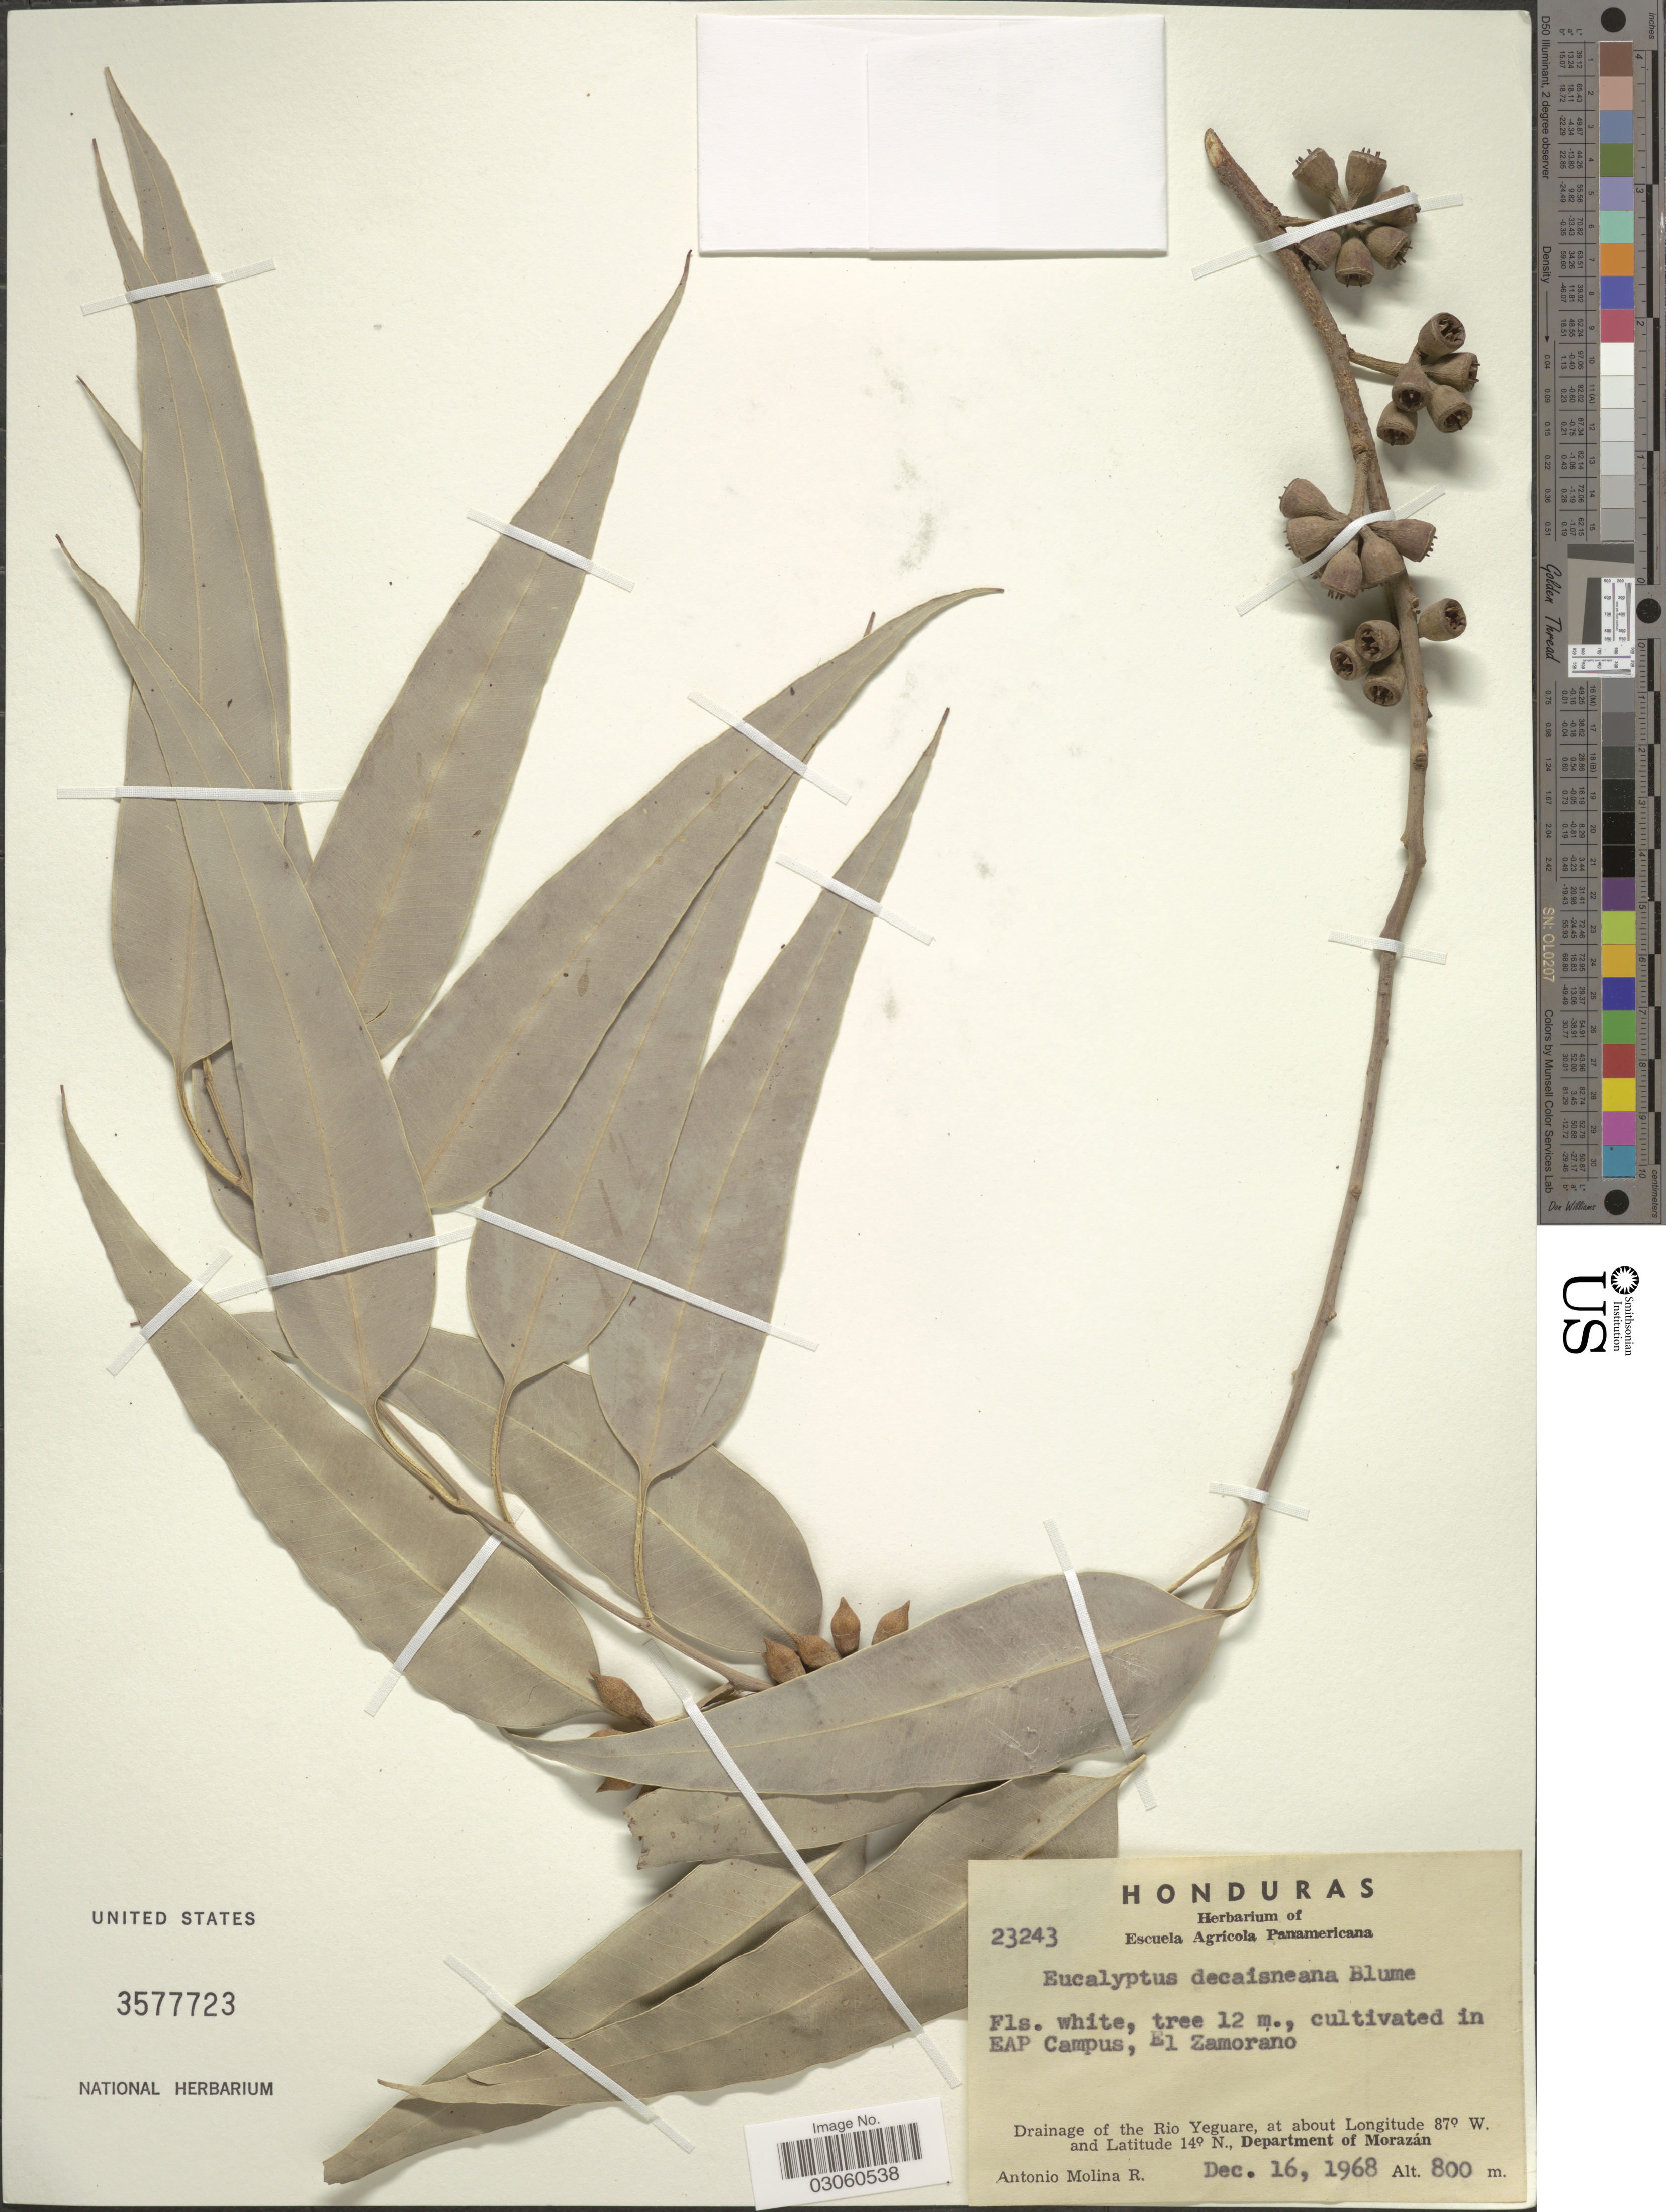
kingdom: Plantae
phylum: Tracheophyta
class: Magnoliopsida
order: Myrtales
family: Myrtaceae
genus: Eucalyptus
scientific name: Eucalyptus decaisneana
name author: Blume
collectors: A. Molina R.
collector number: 23243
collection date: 1968-12-16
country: Honduras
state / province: Fco. Morazán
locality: Cultivated in EAP Campus, El Zamorano. Drainage of the Río Yeguare, Department of Morazán.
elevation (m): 800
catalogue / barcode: US 3577723